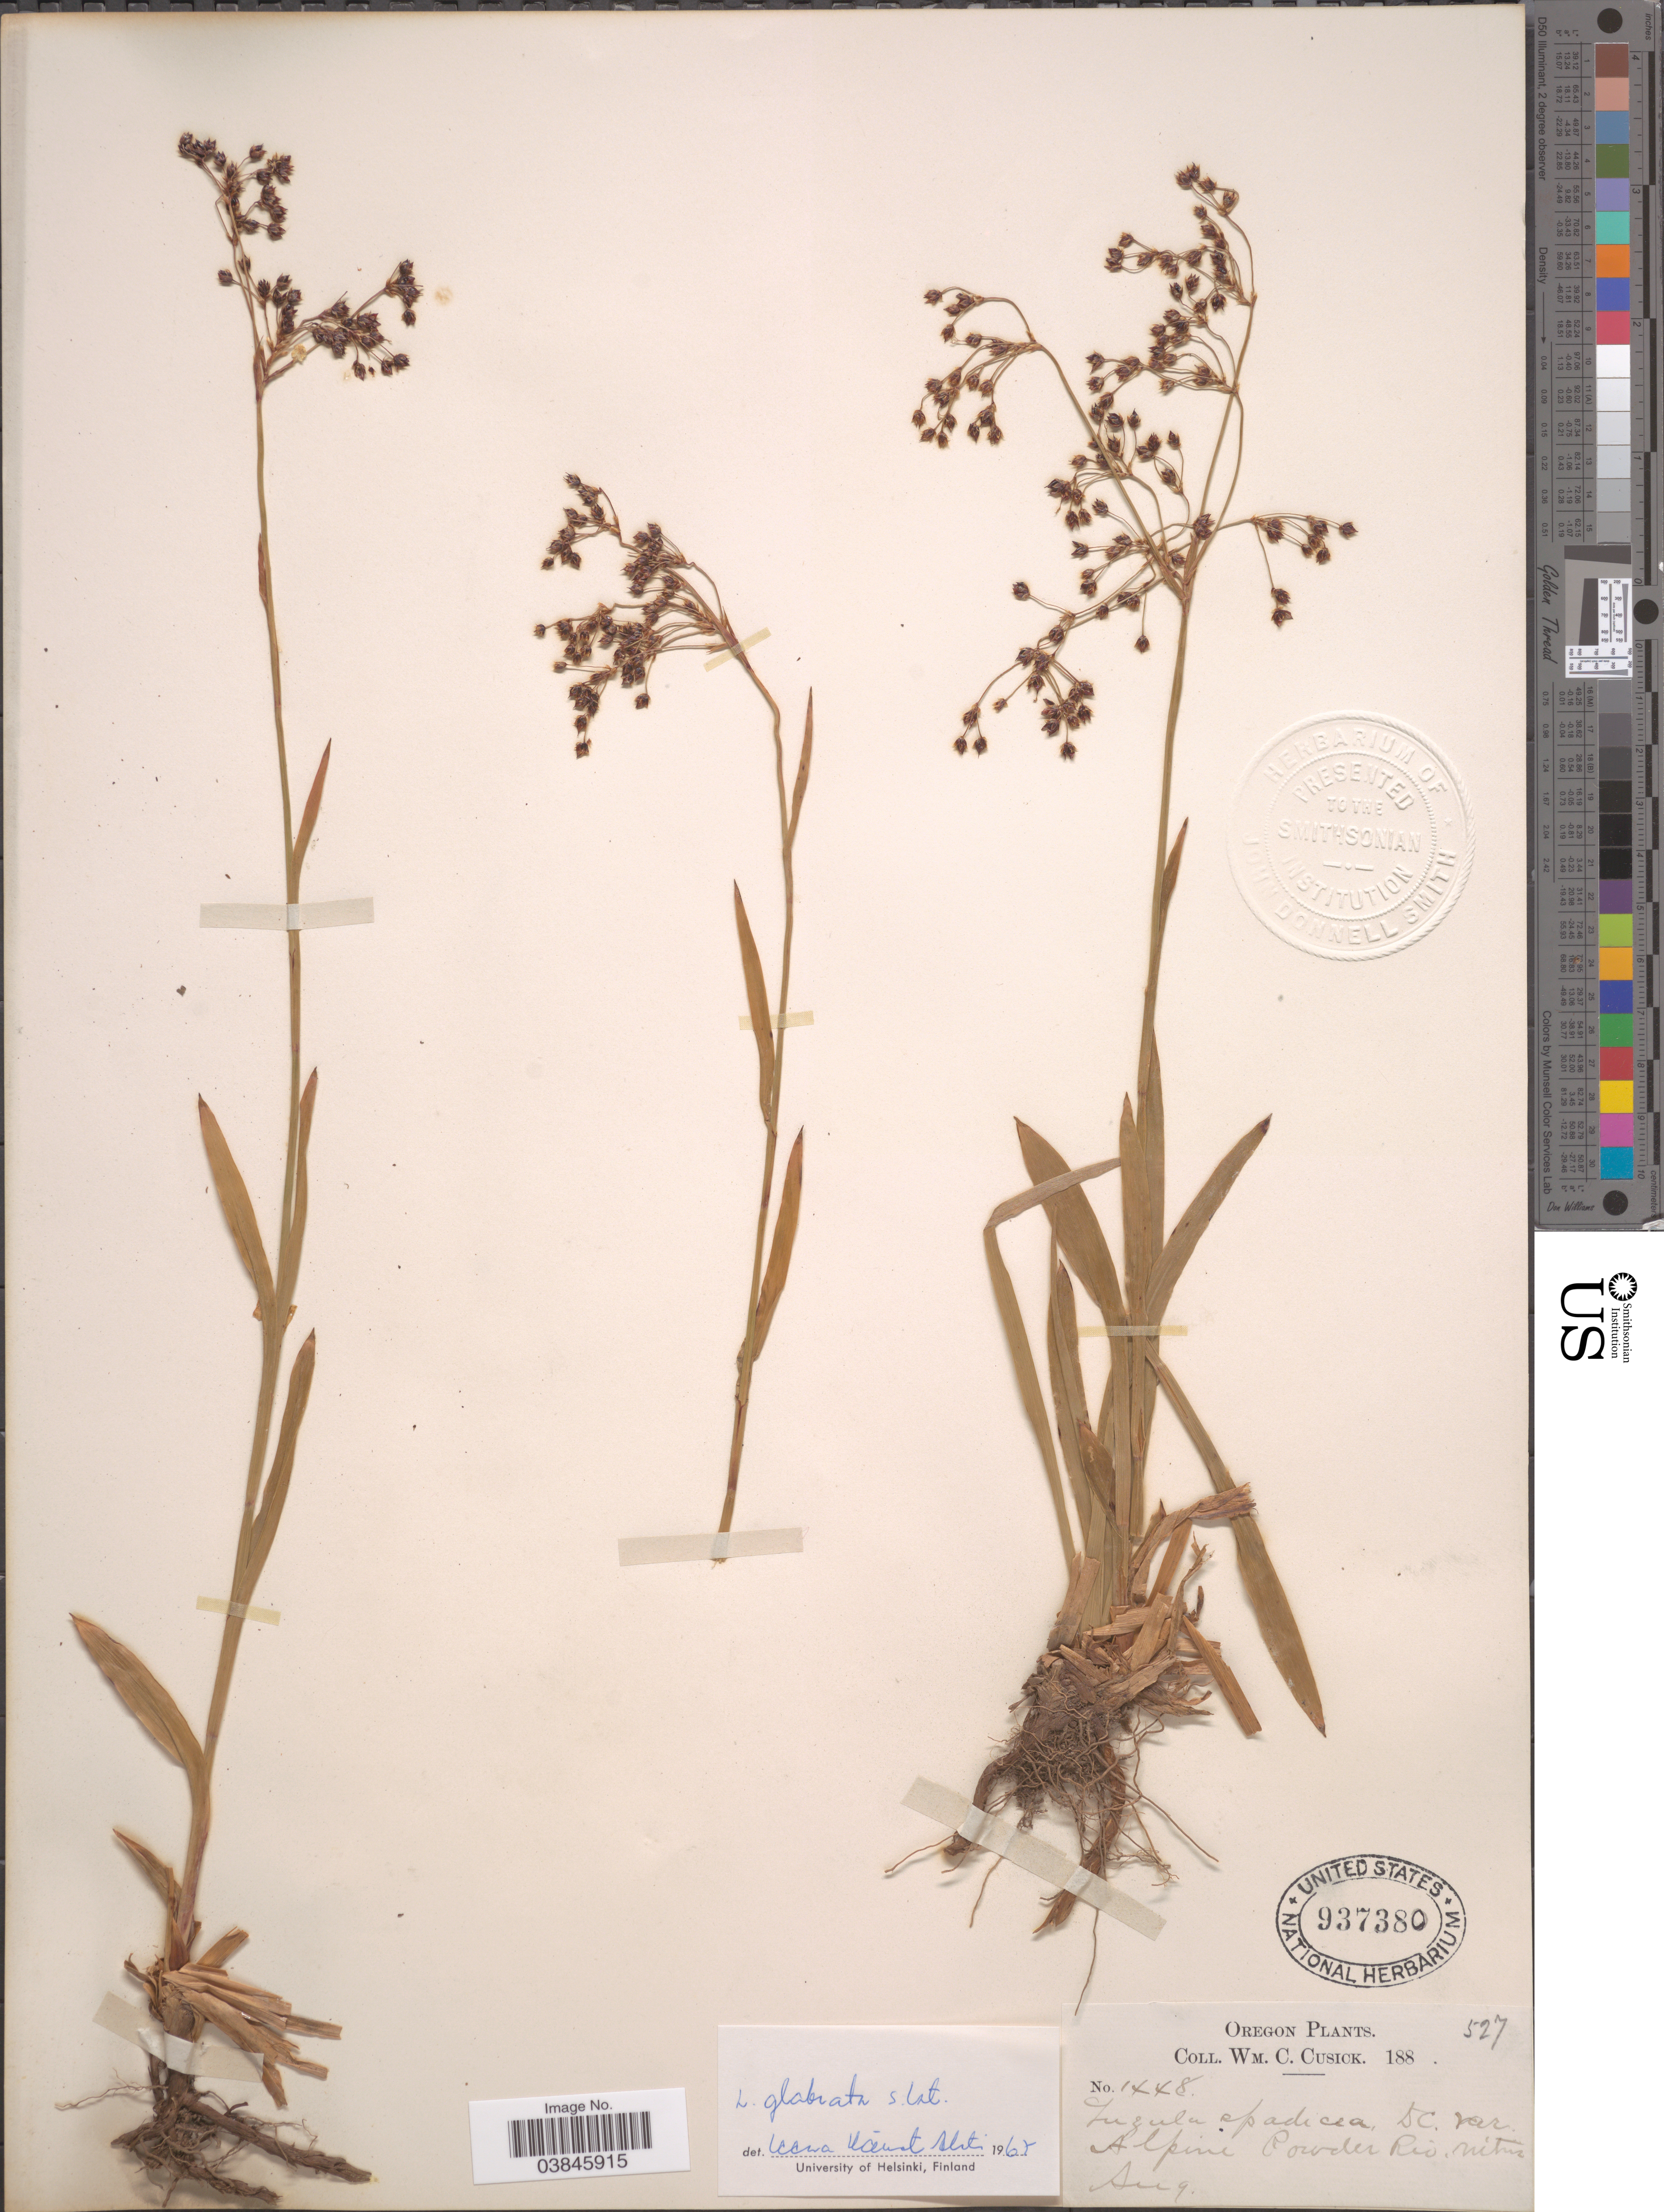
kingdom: Plantae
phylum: Tracheophyta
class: Liliopsida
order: Poales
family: Juncaceae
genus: Luzula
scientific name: Luzula glabrata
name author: (Hoppe) Desv.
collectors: W. C. Cusick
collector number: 1448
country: United States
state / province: Oregon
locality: Alpine Powder Rio.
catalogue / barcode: US 937380